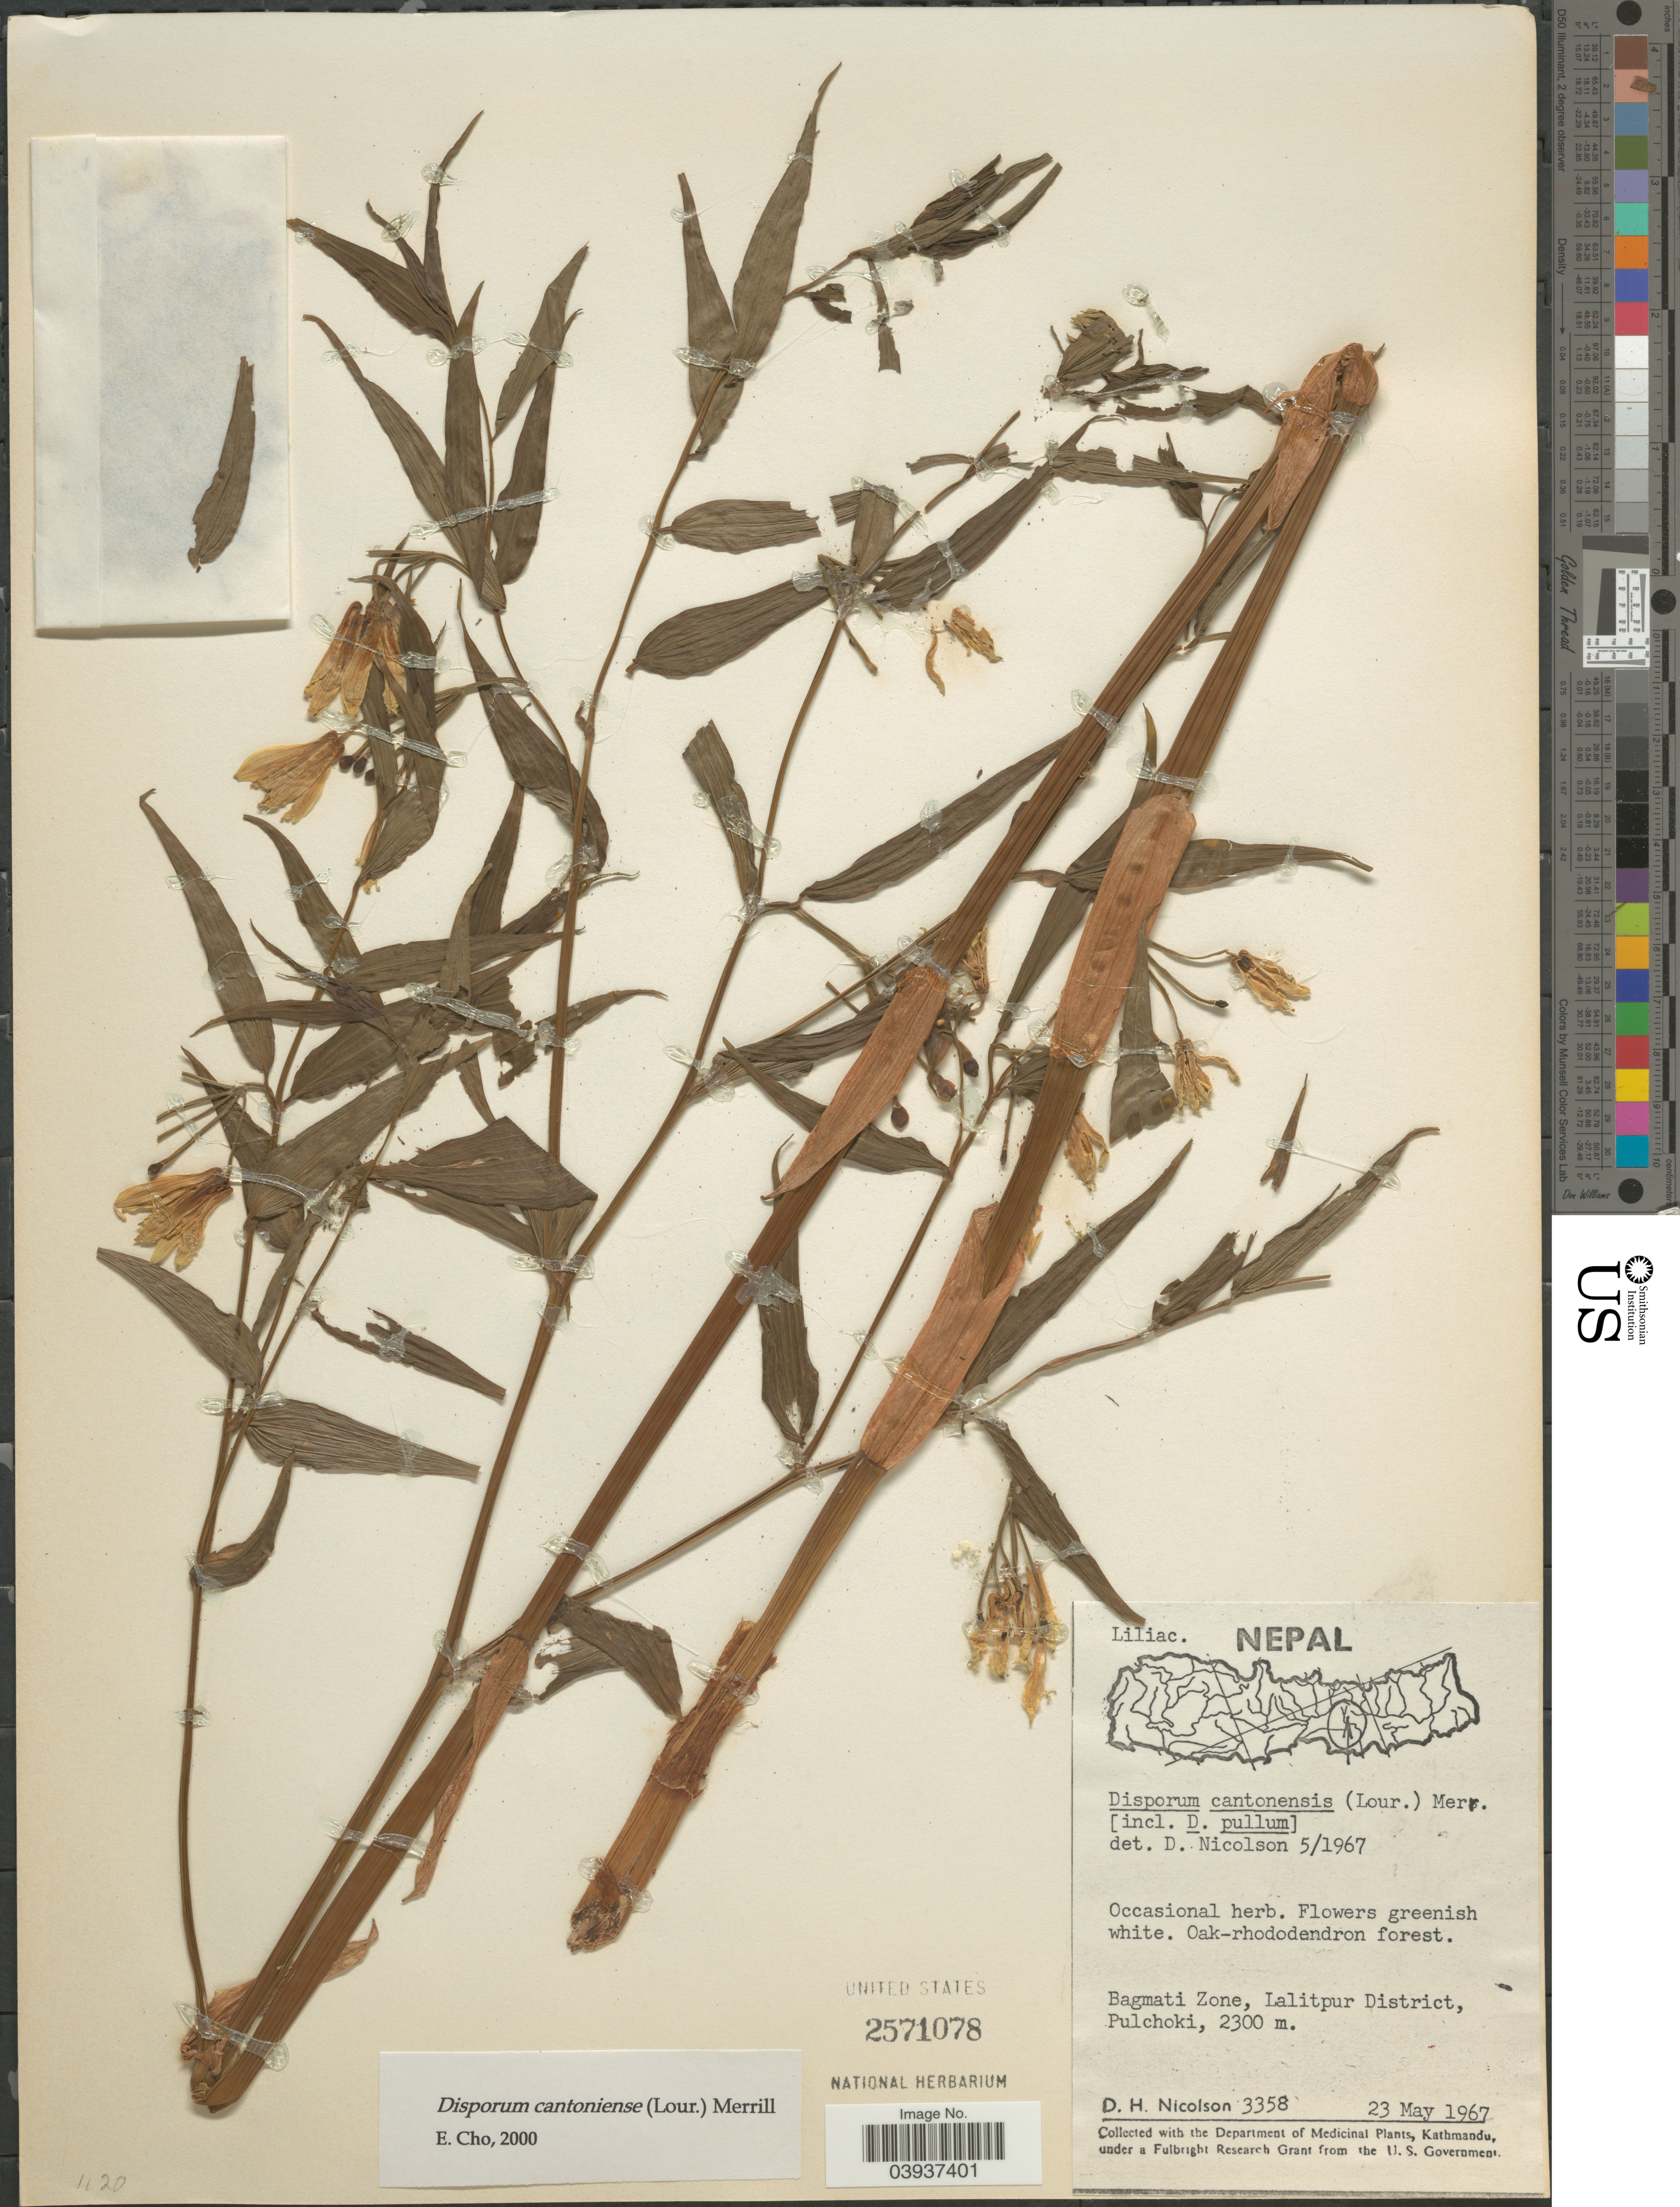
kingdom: Plantae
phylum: Tracheophyta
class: Liliopsida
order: Liliales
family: Colchicaceae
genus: Disporum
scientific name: Disporum cantoniense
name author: (Lour.) Merr.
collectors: D. H. Nicolson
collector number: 3358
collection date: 1967-05-23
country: Nepal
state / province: Bagmati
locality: Oak-rhododendron forest. Bagmati Zone, Lalitpur District, Pulchoki.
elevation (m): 2300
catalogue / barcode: US 2571078